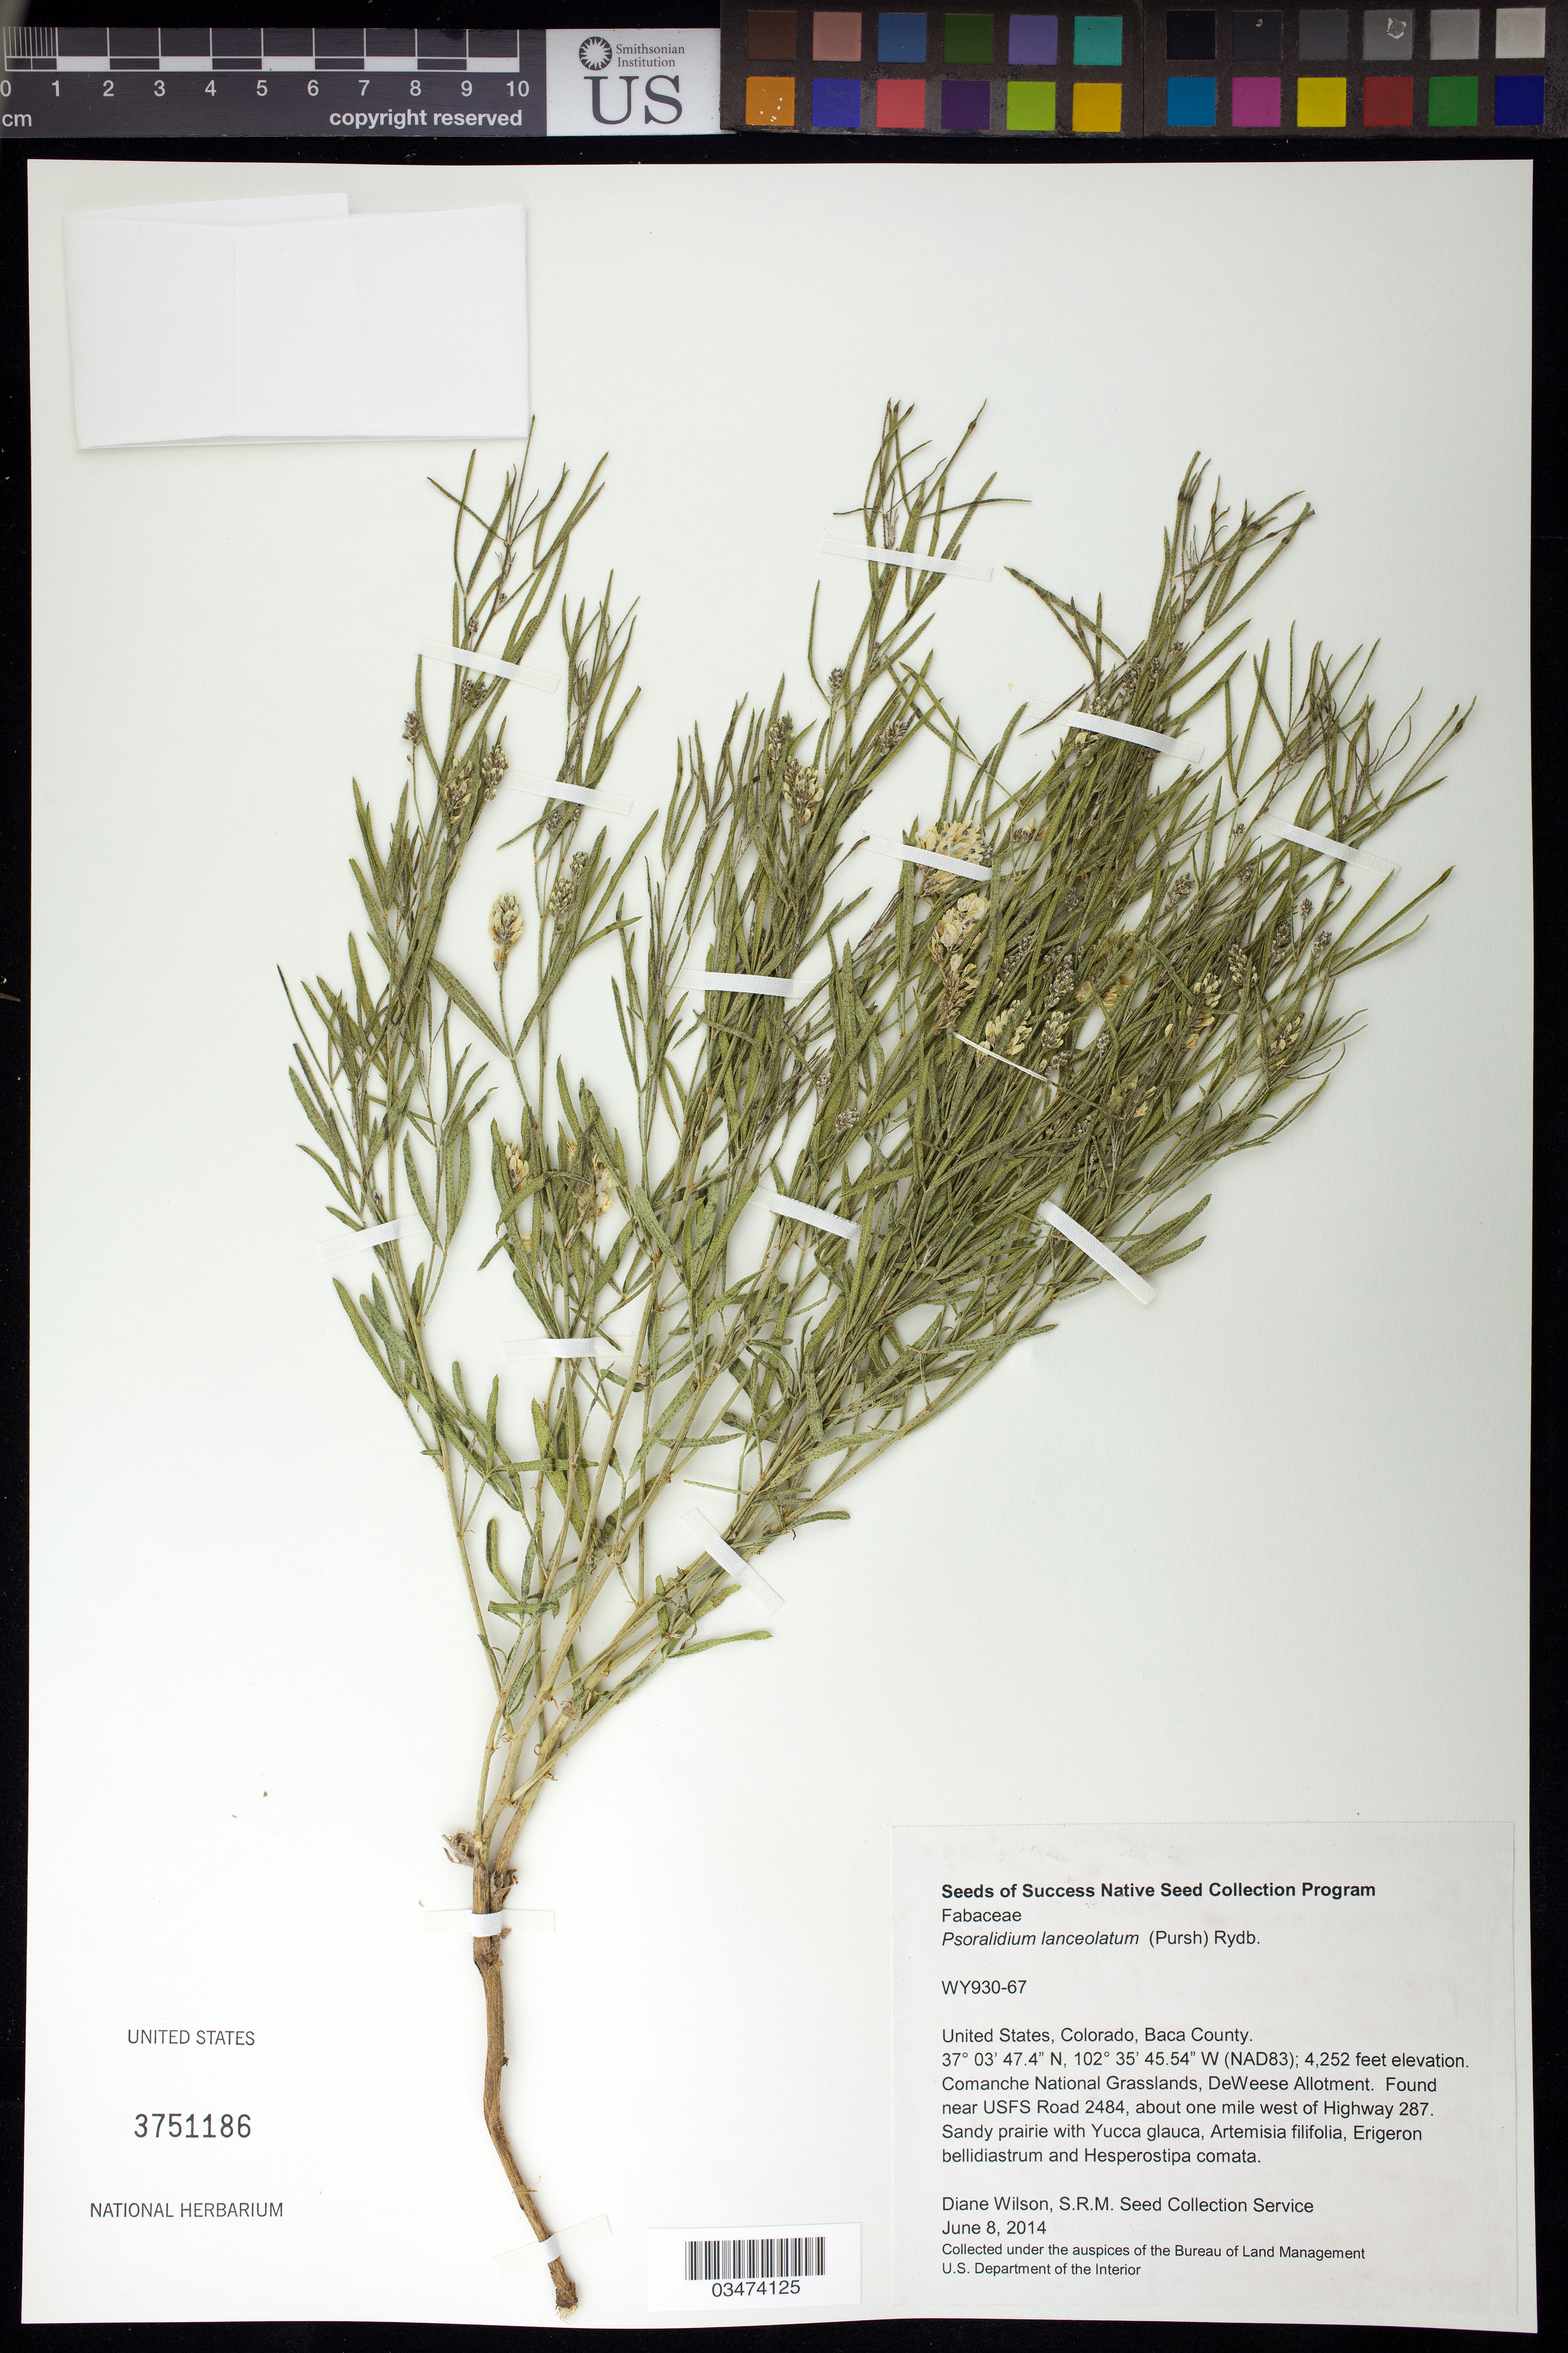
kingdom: Plantae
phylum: Tracheophyta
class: Magnoliopsida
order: Fabales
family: Fabaceae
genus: Psoralidium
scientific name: Psoralidium lanceolatum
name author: (Pursh) Rydb.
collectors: D. Wilson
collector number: WY930-67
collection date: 2014-06-08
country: United States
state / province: Colorado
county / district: Baca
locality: Comanche National Grasslands, DeWeese Allotment, near USFS Road 2484, about 1 mi. W of Hwy 287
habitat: Sandy prairie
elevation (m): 1296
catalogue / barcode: US 3751186